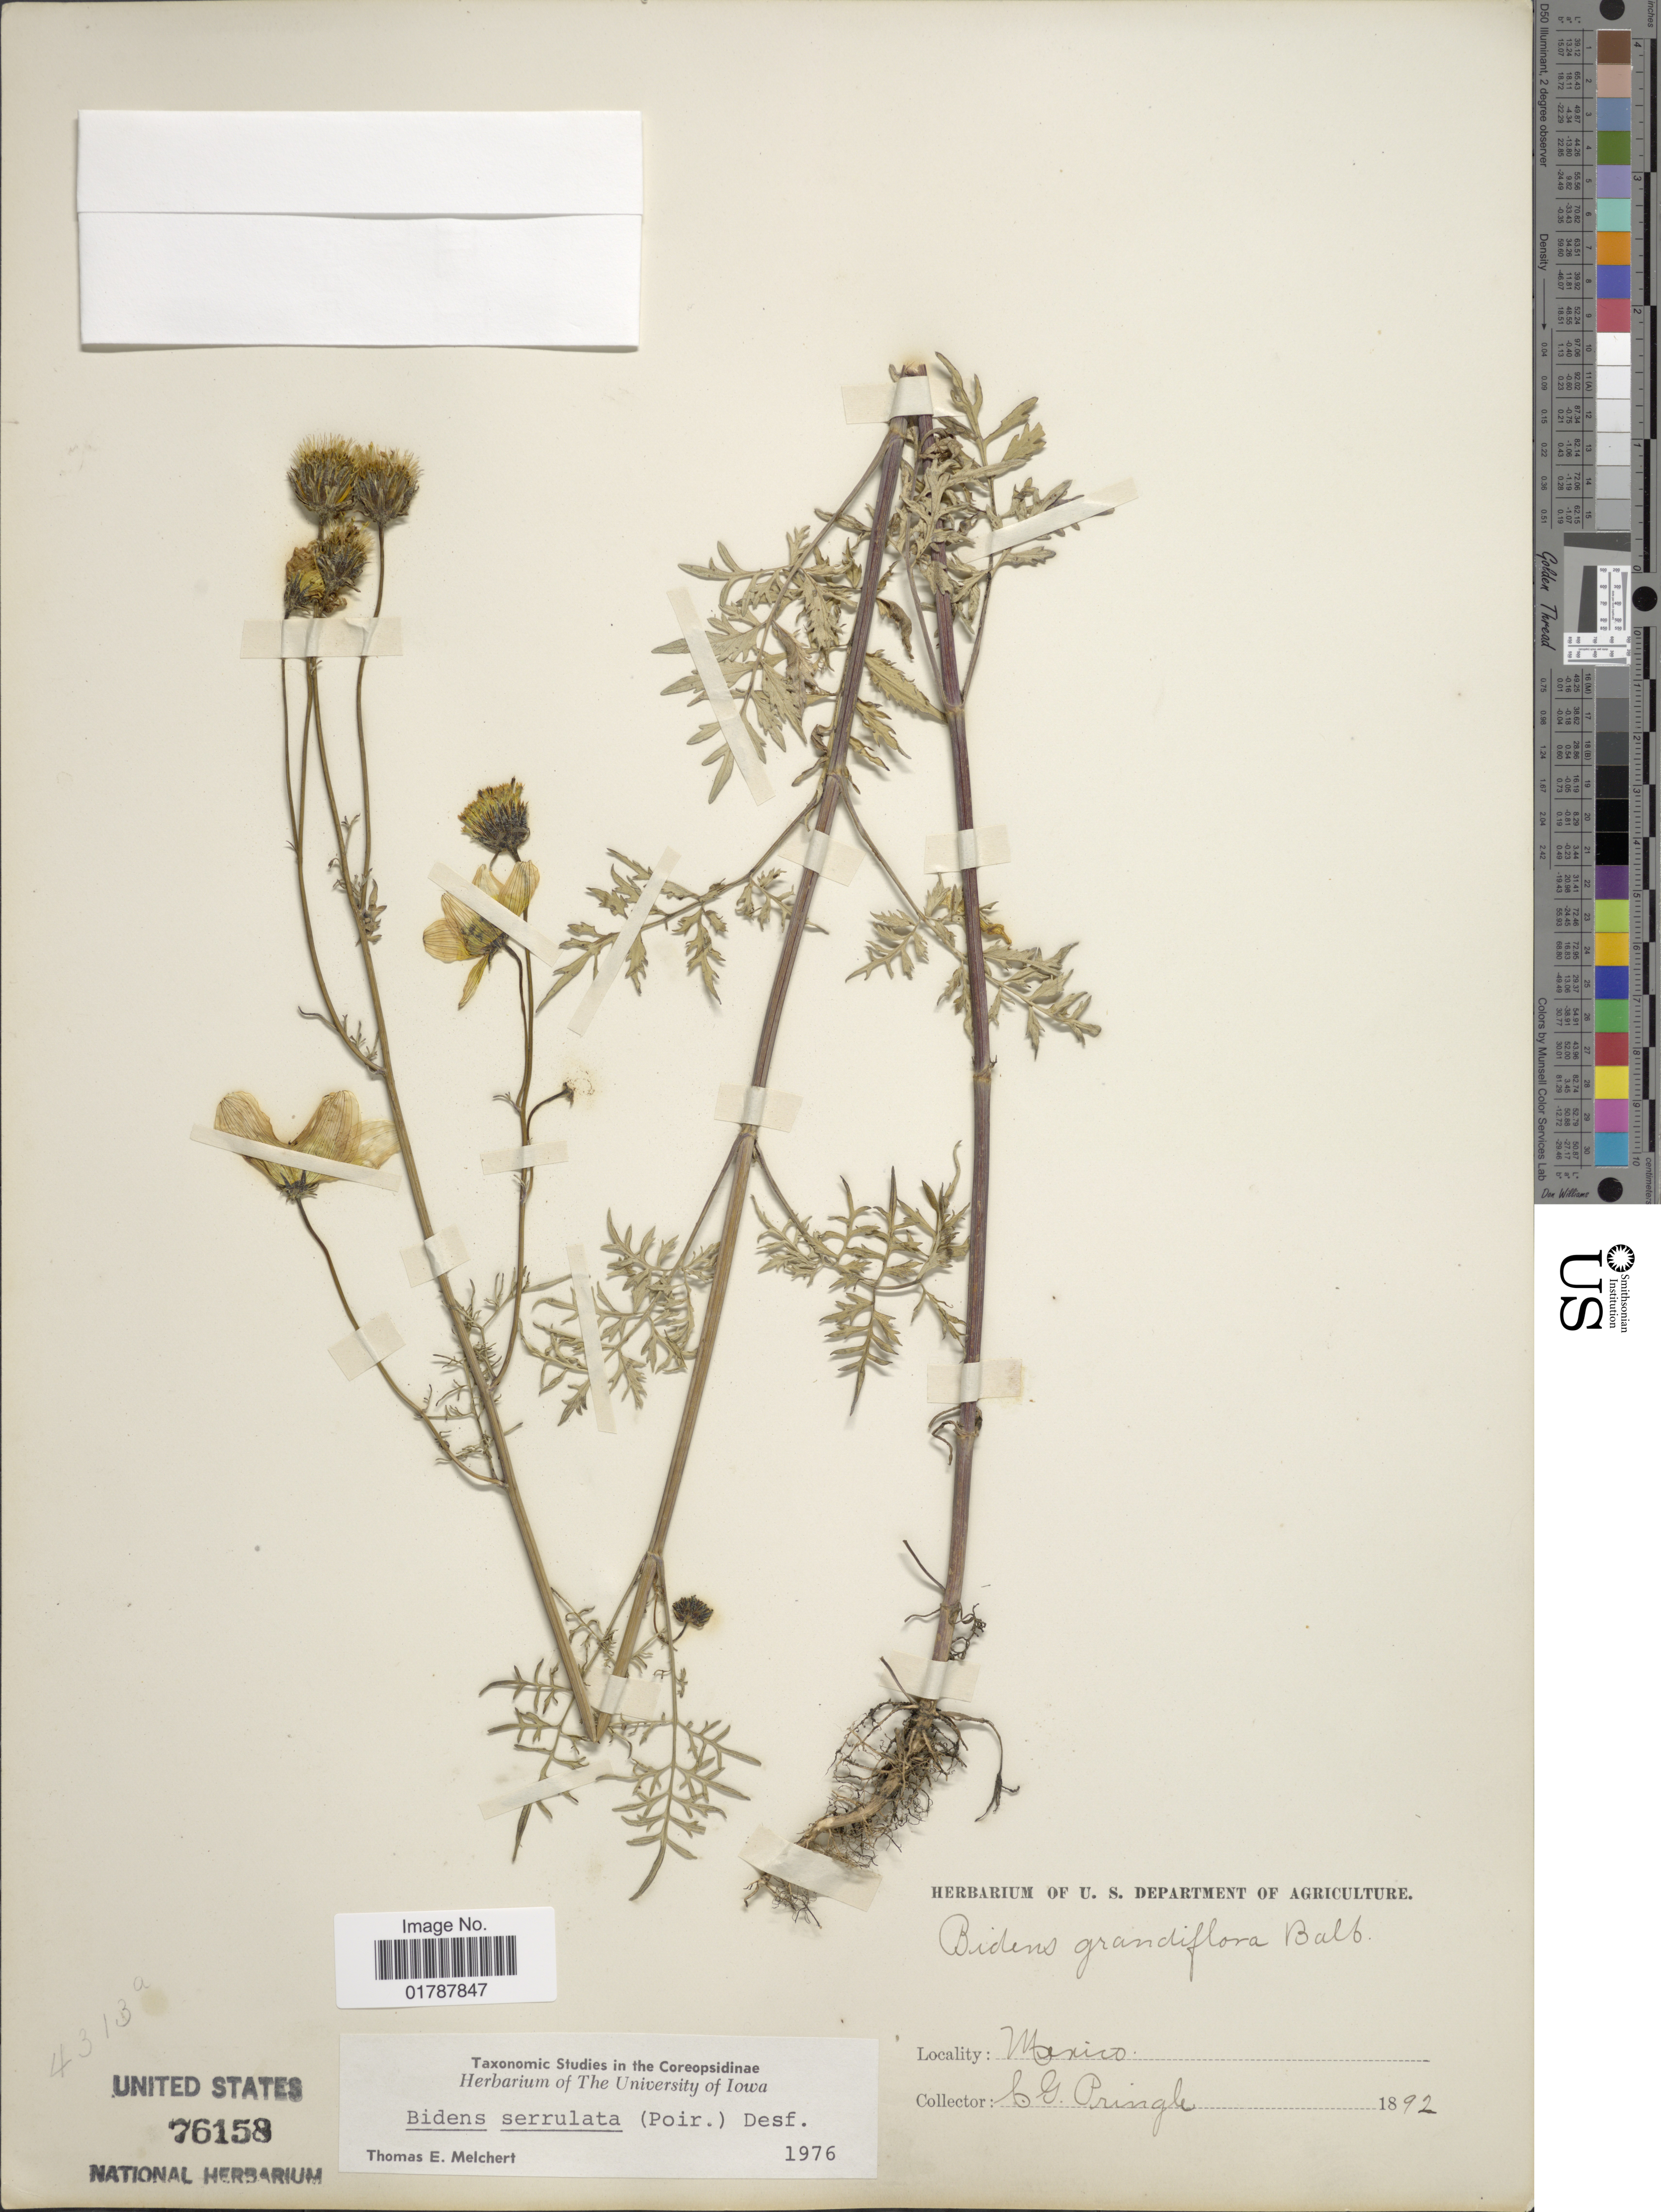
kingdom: Plantae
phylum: Tracheophyta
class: Magnoliopsida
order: Asterales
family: Asteraceae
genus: Bidens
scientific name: Bidens serrulata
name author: (Poir.) Desf.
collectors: C. G. Pringle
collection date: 1892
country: Mexico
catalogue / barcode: US 76158